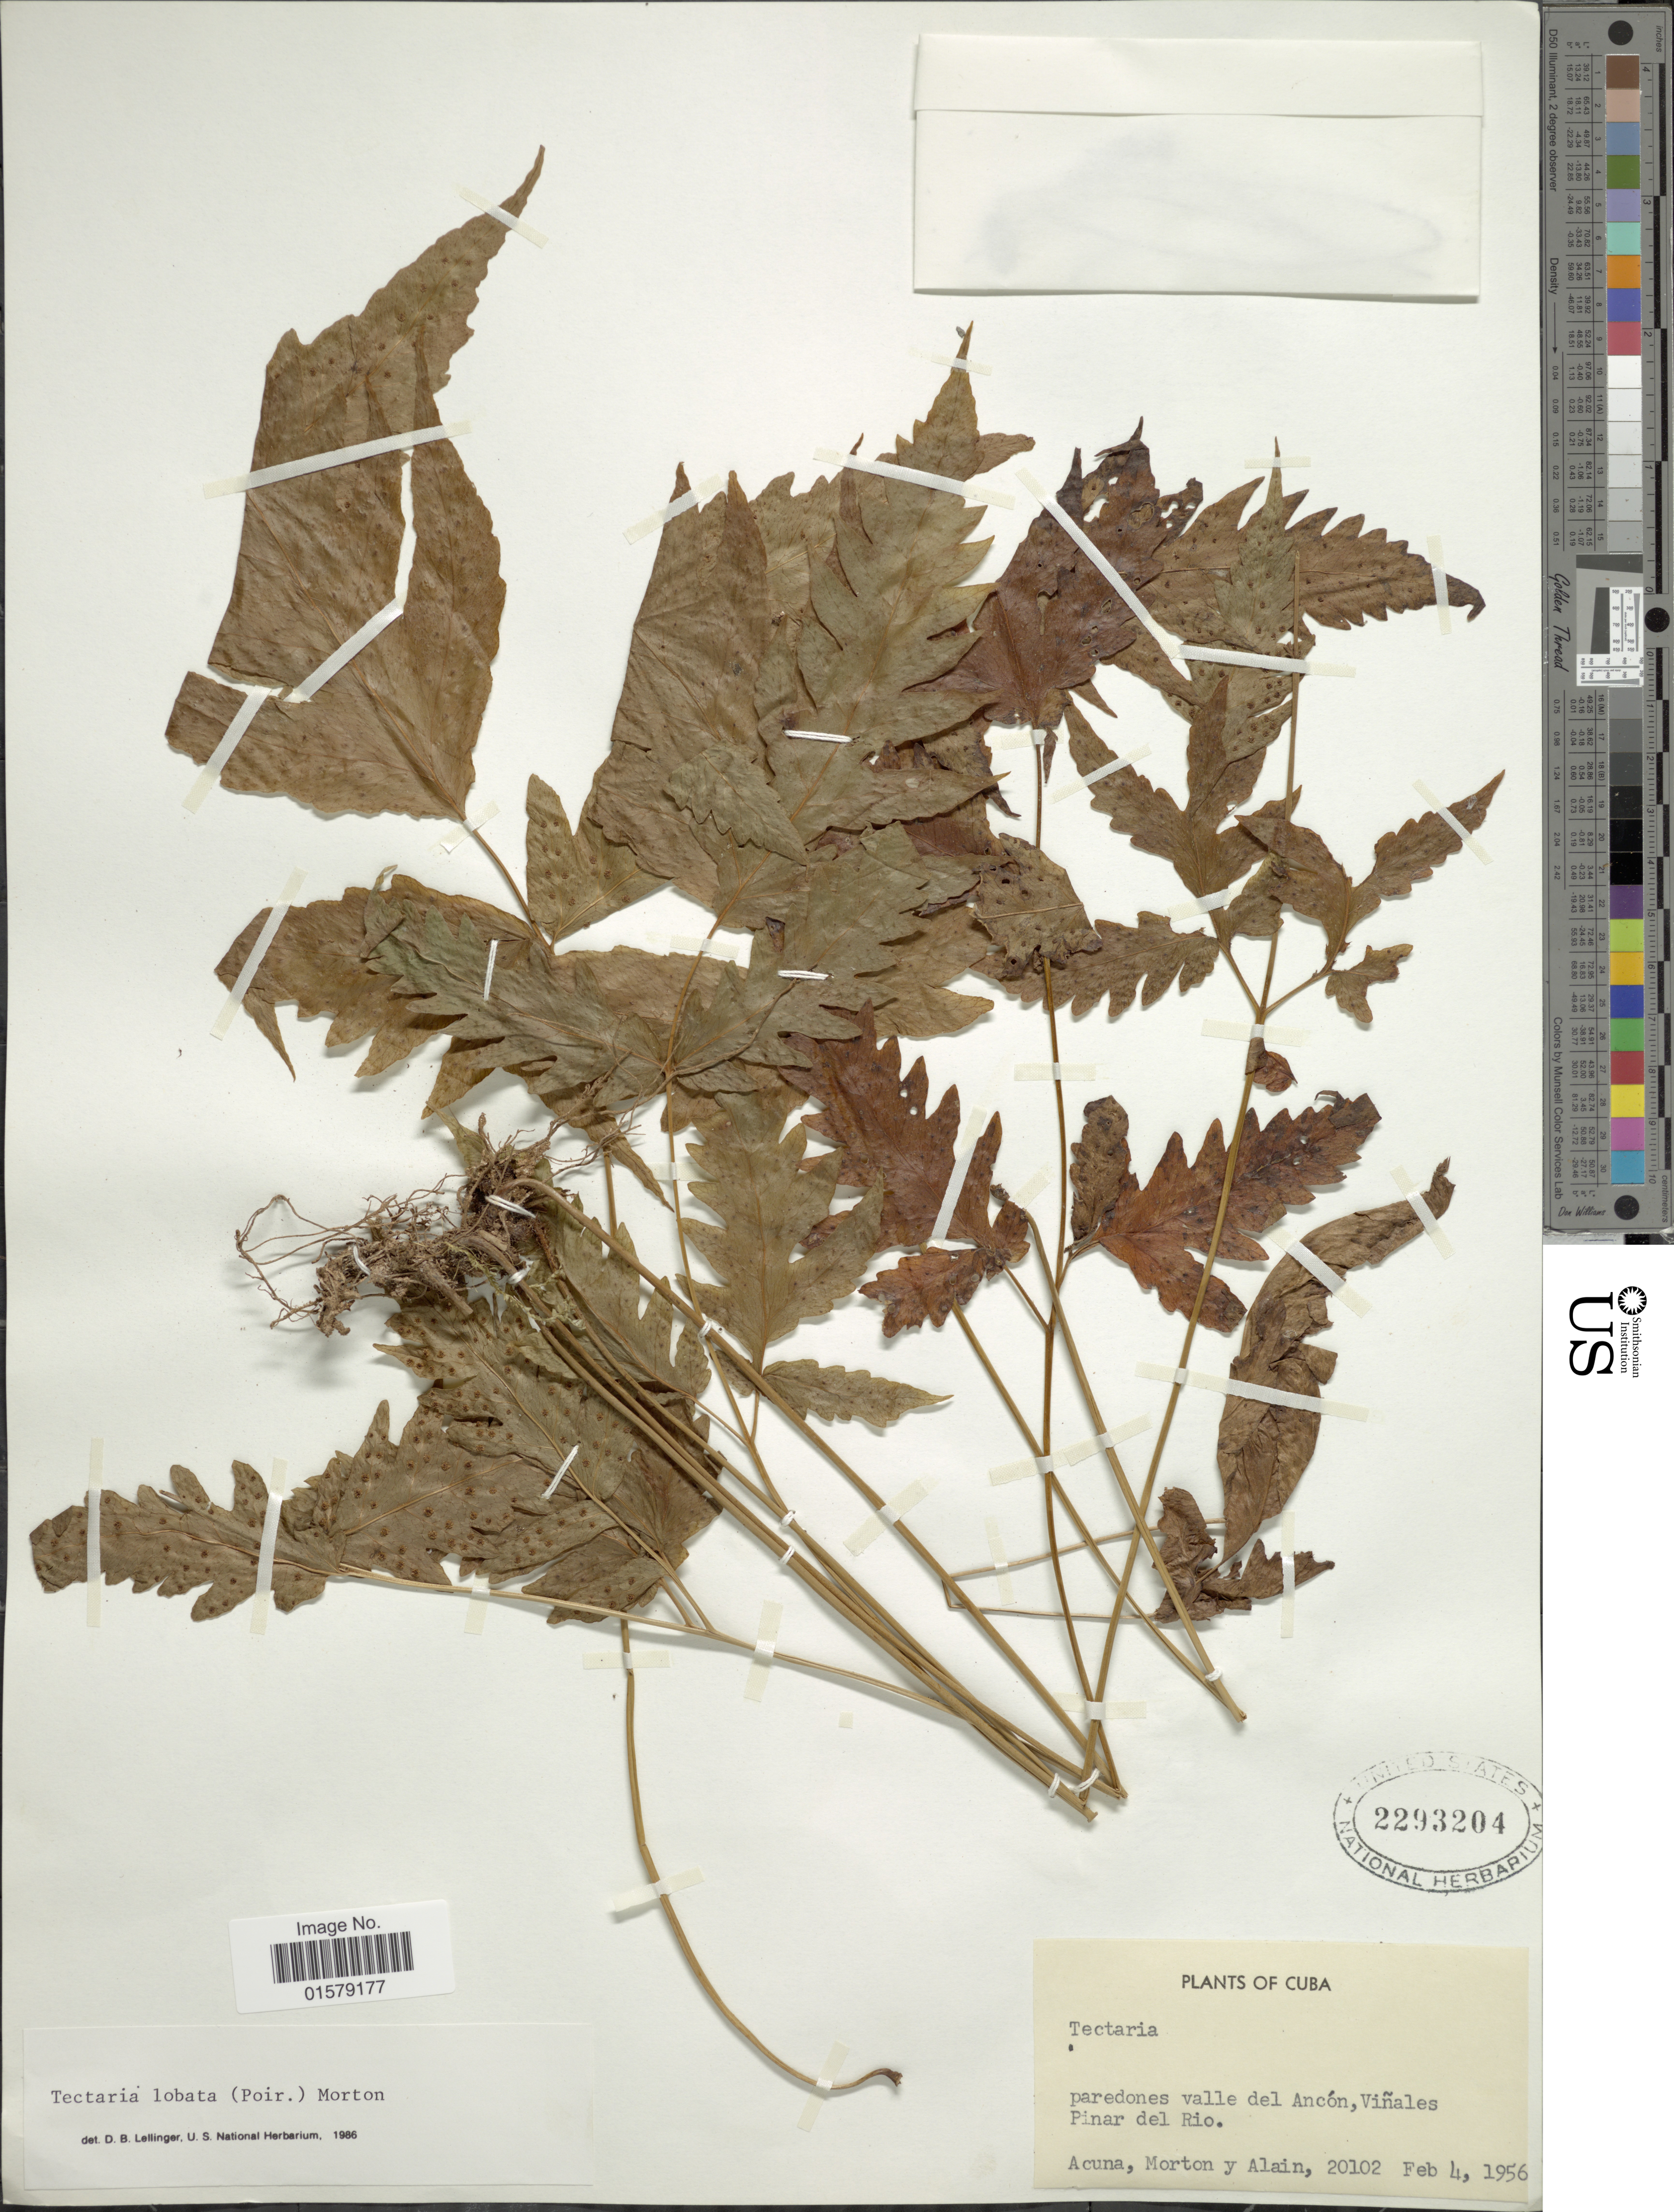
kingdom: Plantae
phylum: Tracheophyta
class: Polypodiopsida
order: Polypodiales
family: Tectariaceae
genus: Tectaria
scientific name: Tectaria fimbriata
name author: (Willd.) Lourteig & Proctor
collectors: Acuña, Morton, -- & Alain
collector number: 20102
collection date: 1956-02-04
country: Cuba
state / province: Pinar del Río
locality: Paradones valle del Ancon, Viñales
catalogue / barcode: US 2293204